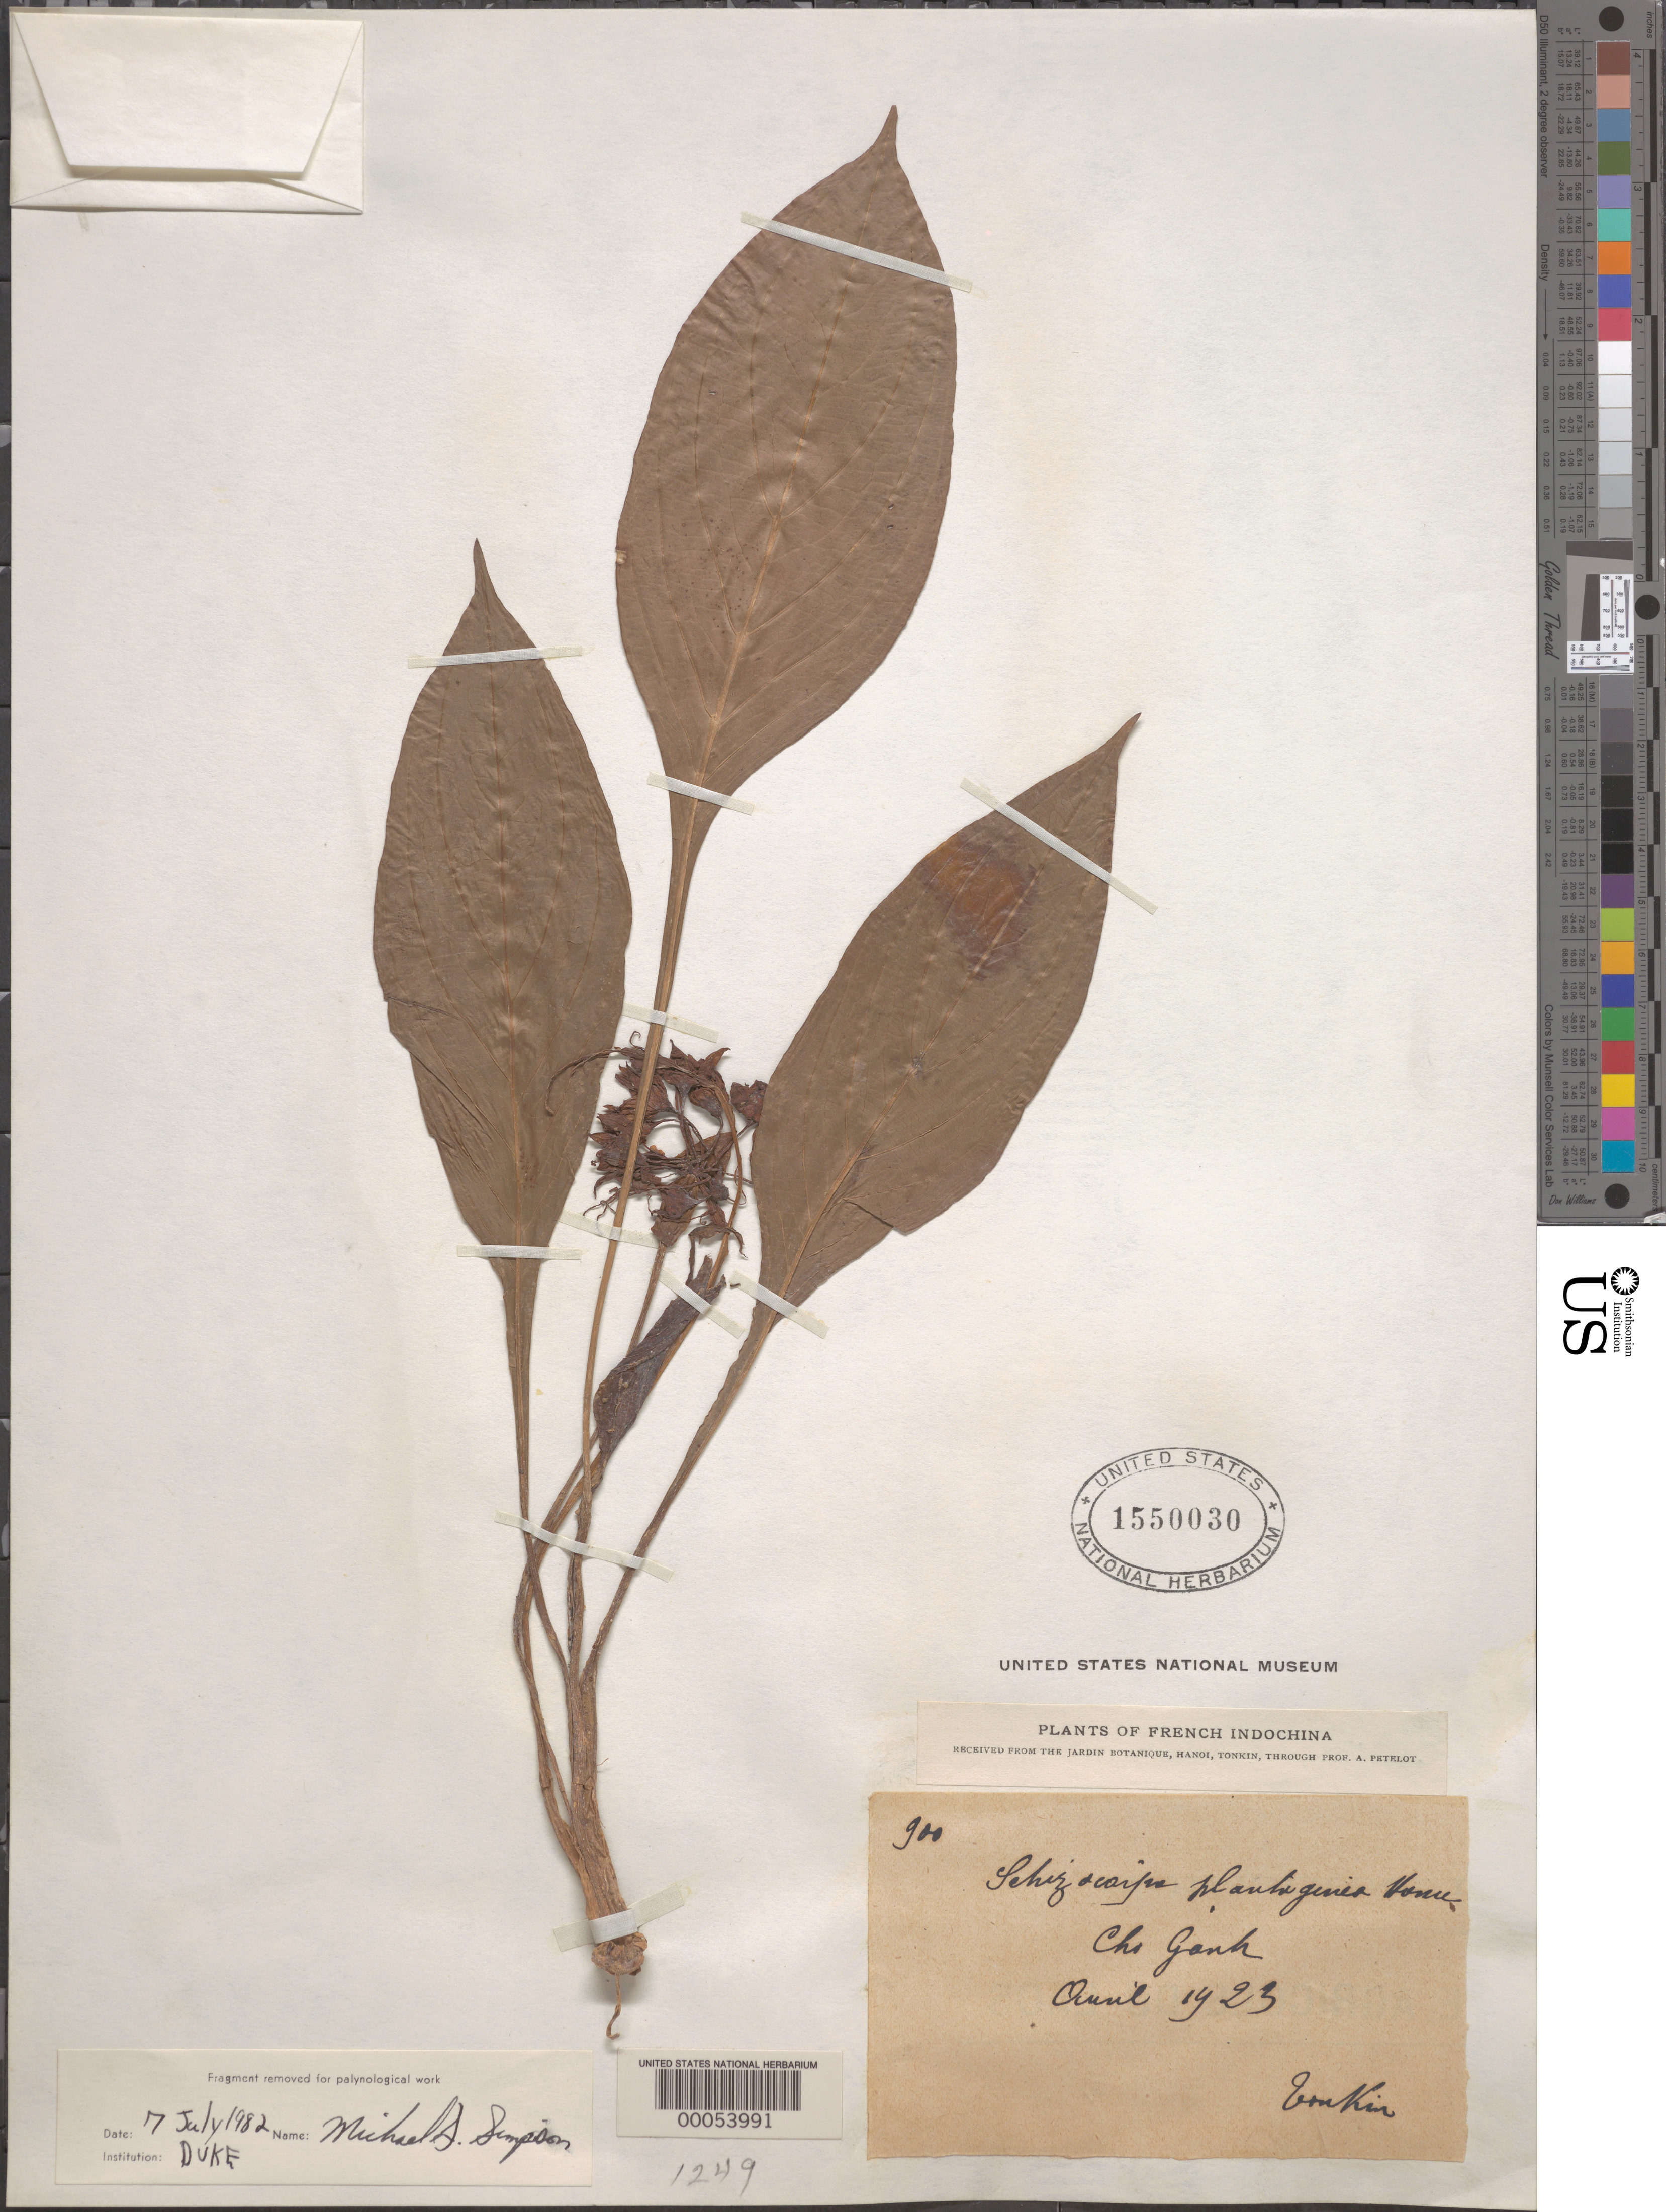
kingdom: Plantae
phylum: Tracheophyta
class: Liliopsida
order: Dioscoreales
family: Dioscoreaceae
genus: Tacca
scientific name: Tacca plantaginea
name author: (Hance) Drenth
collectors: -. Kim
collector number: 900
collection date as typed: Apr 1923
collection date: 1923-04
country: Vietnam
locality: Cho ganh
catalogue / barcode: US 1550030